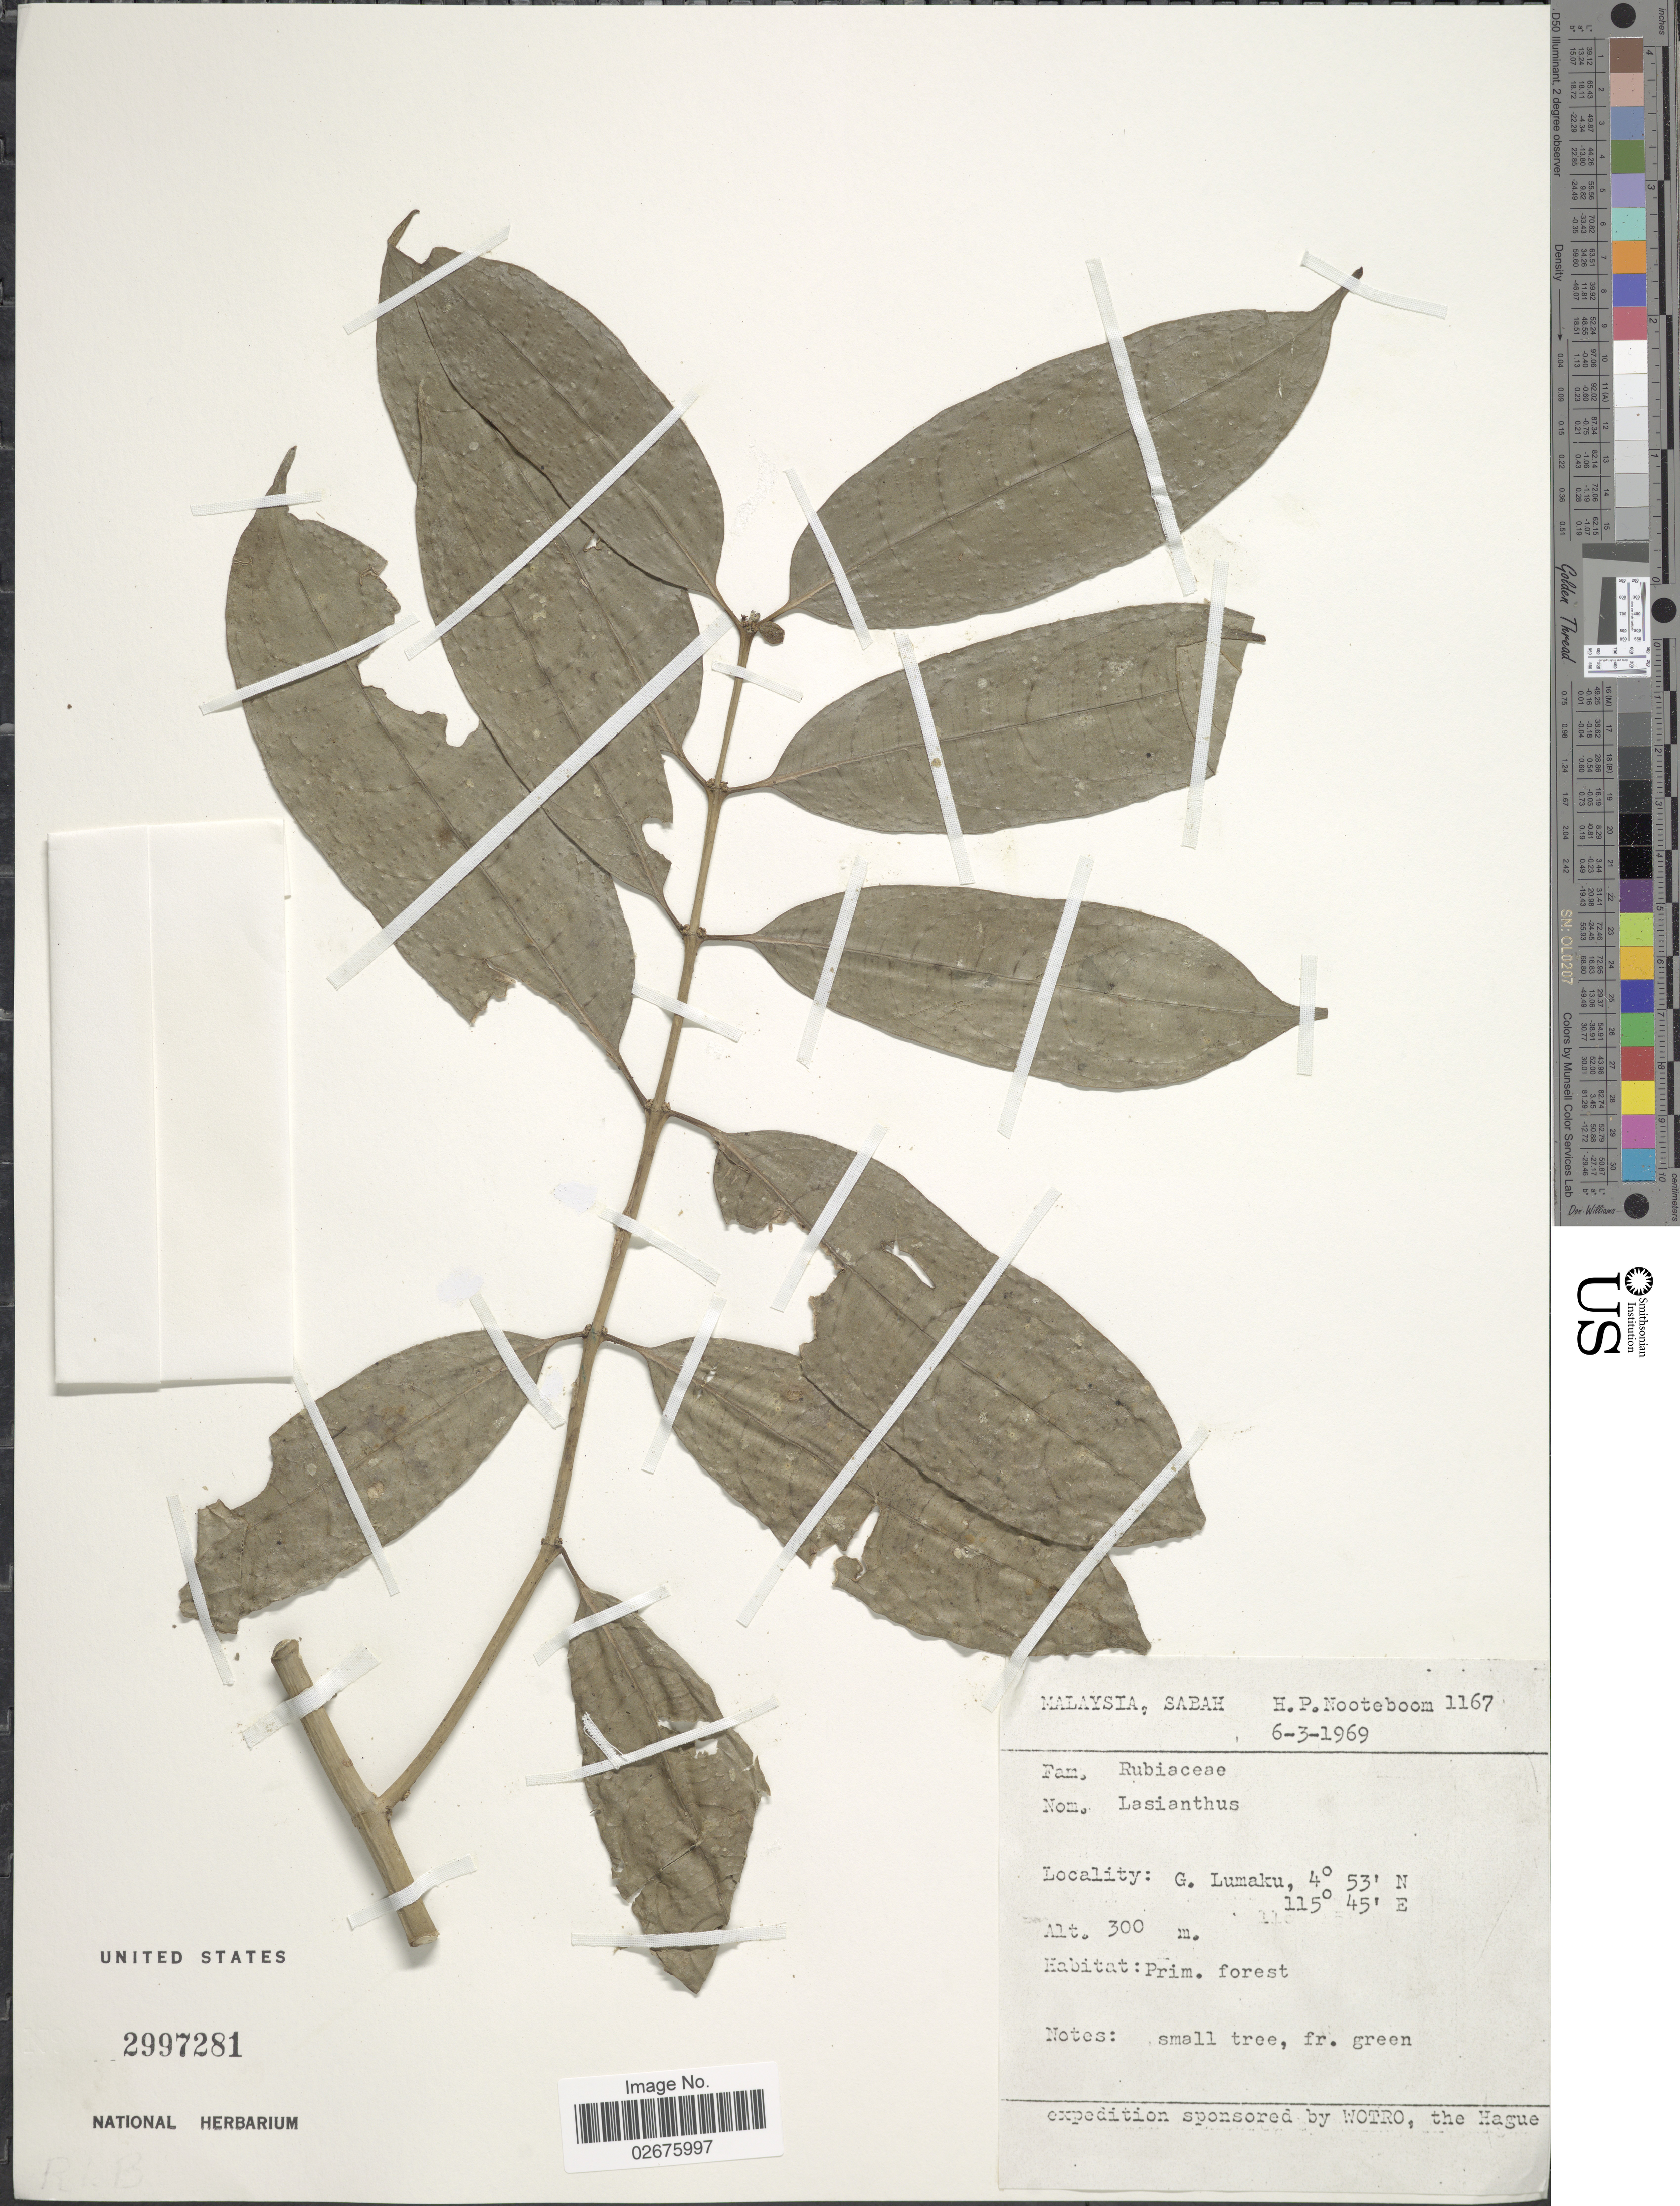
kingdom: Plantae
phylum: Tracheophyta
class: Magnoliopsida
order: Gentianales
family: Rubiaceae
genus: Lasianthus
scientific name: Lasianthus sp.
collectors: H. P. Nooteboom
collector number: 1167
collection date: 1969-03-06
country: Malaysia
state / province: Sabah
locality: G. Lumaku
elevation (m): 300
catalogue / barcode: US 2997281